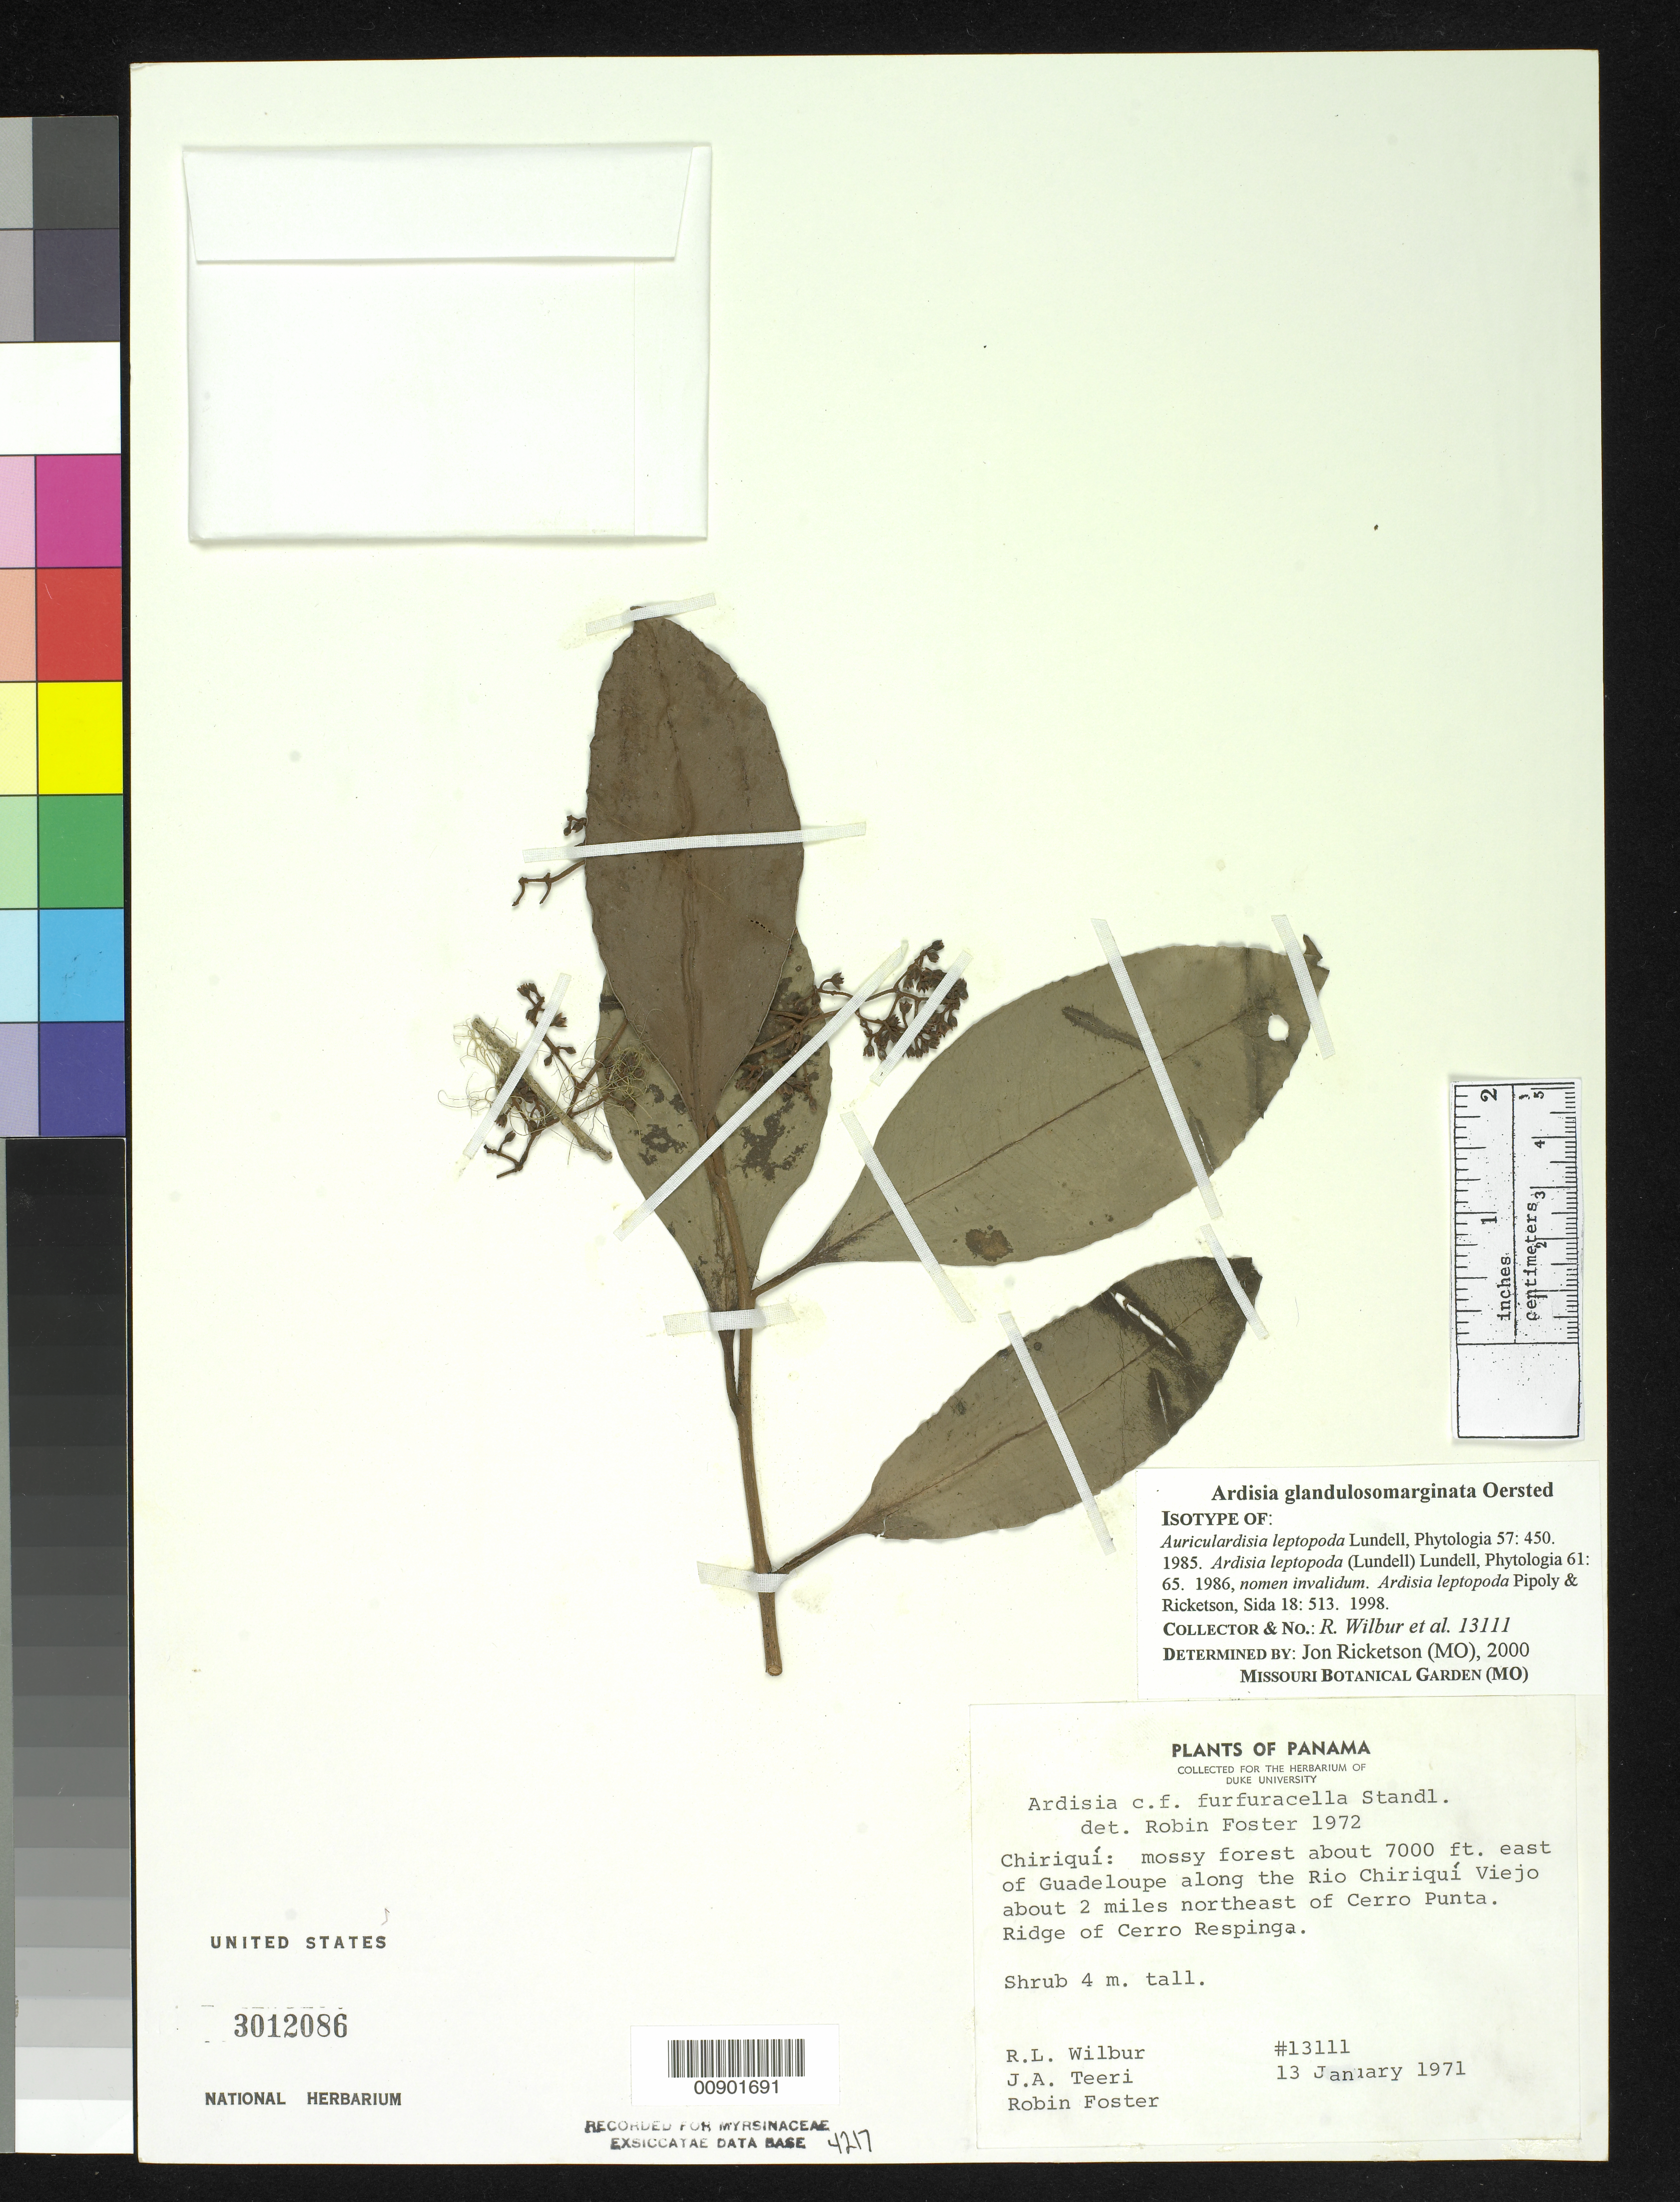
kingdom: Plantae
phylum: Tracheophyta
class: Magnoliopsida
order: Ericales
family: Primulaceae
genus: Auriculardisia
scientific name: Auriculardisia leptopoda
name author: Lundell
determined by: Ricketson, Jon M., (MO), Missouri Botanical Garden (UNITED STATES)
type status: Isotype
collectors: R. L. Wilbur, J. Teeri & R. Foster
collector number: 13111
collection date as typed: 13 Jan 1971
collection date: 1971-01-13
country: Panama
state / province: Chiriquí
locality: Chiriquí: mossy forest about 7000 ft. east of Guadaloupe along the Rio Chiriquí Viejo about 2 miles northeast of Cerro Punta. Ridge of Cerro Respinga.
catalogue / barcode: US 3012086